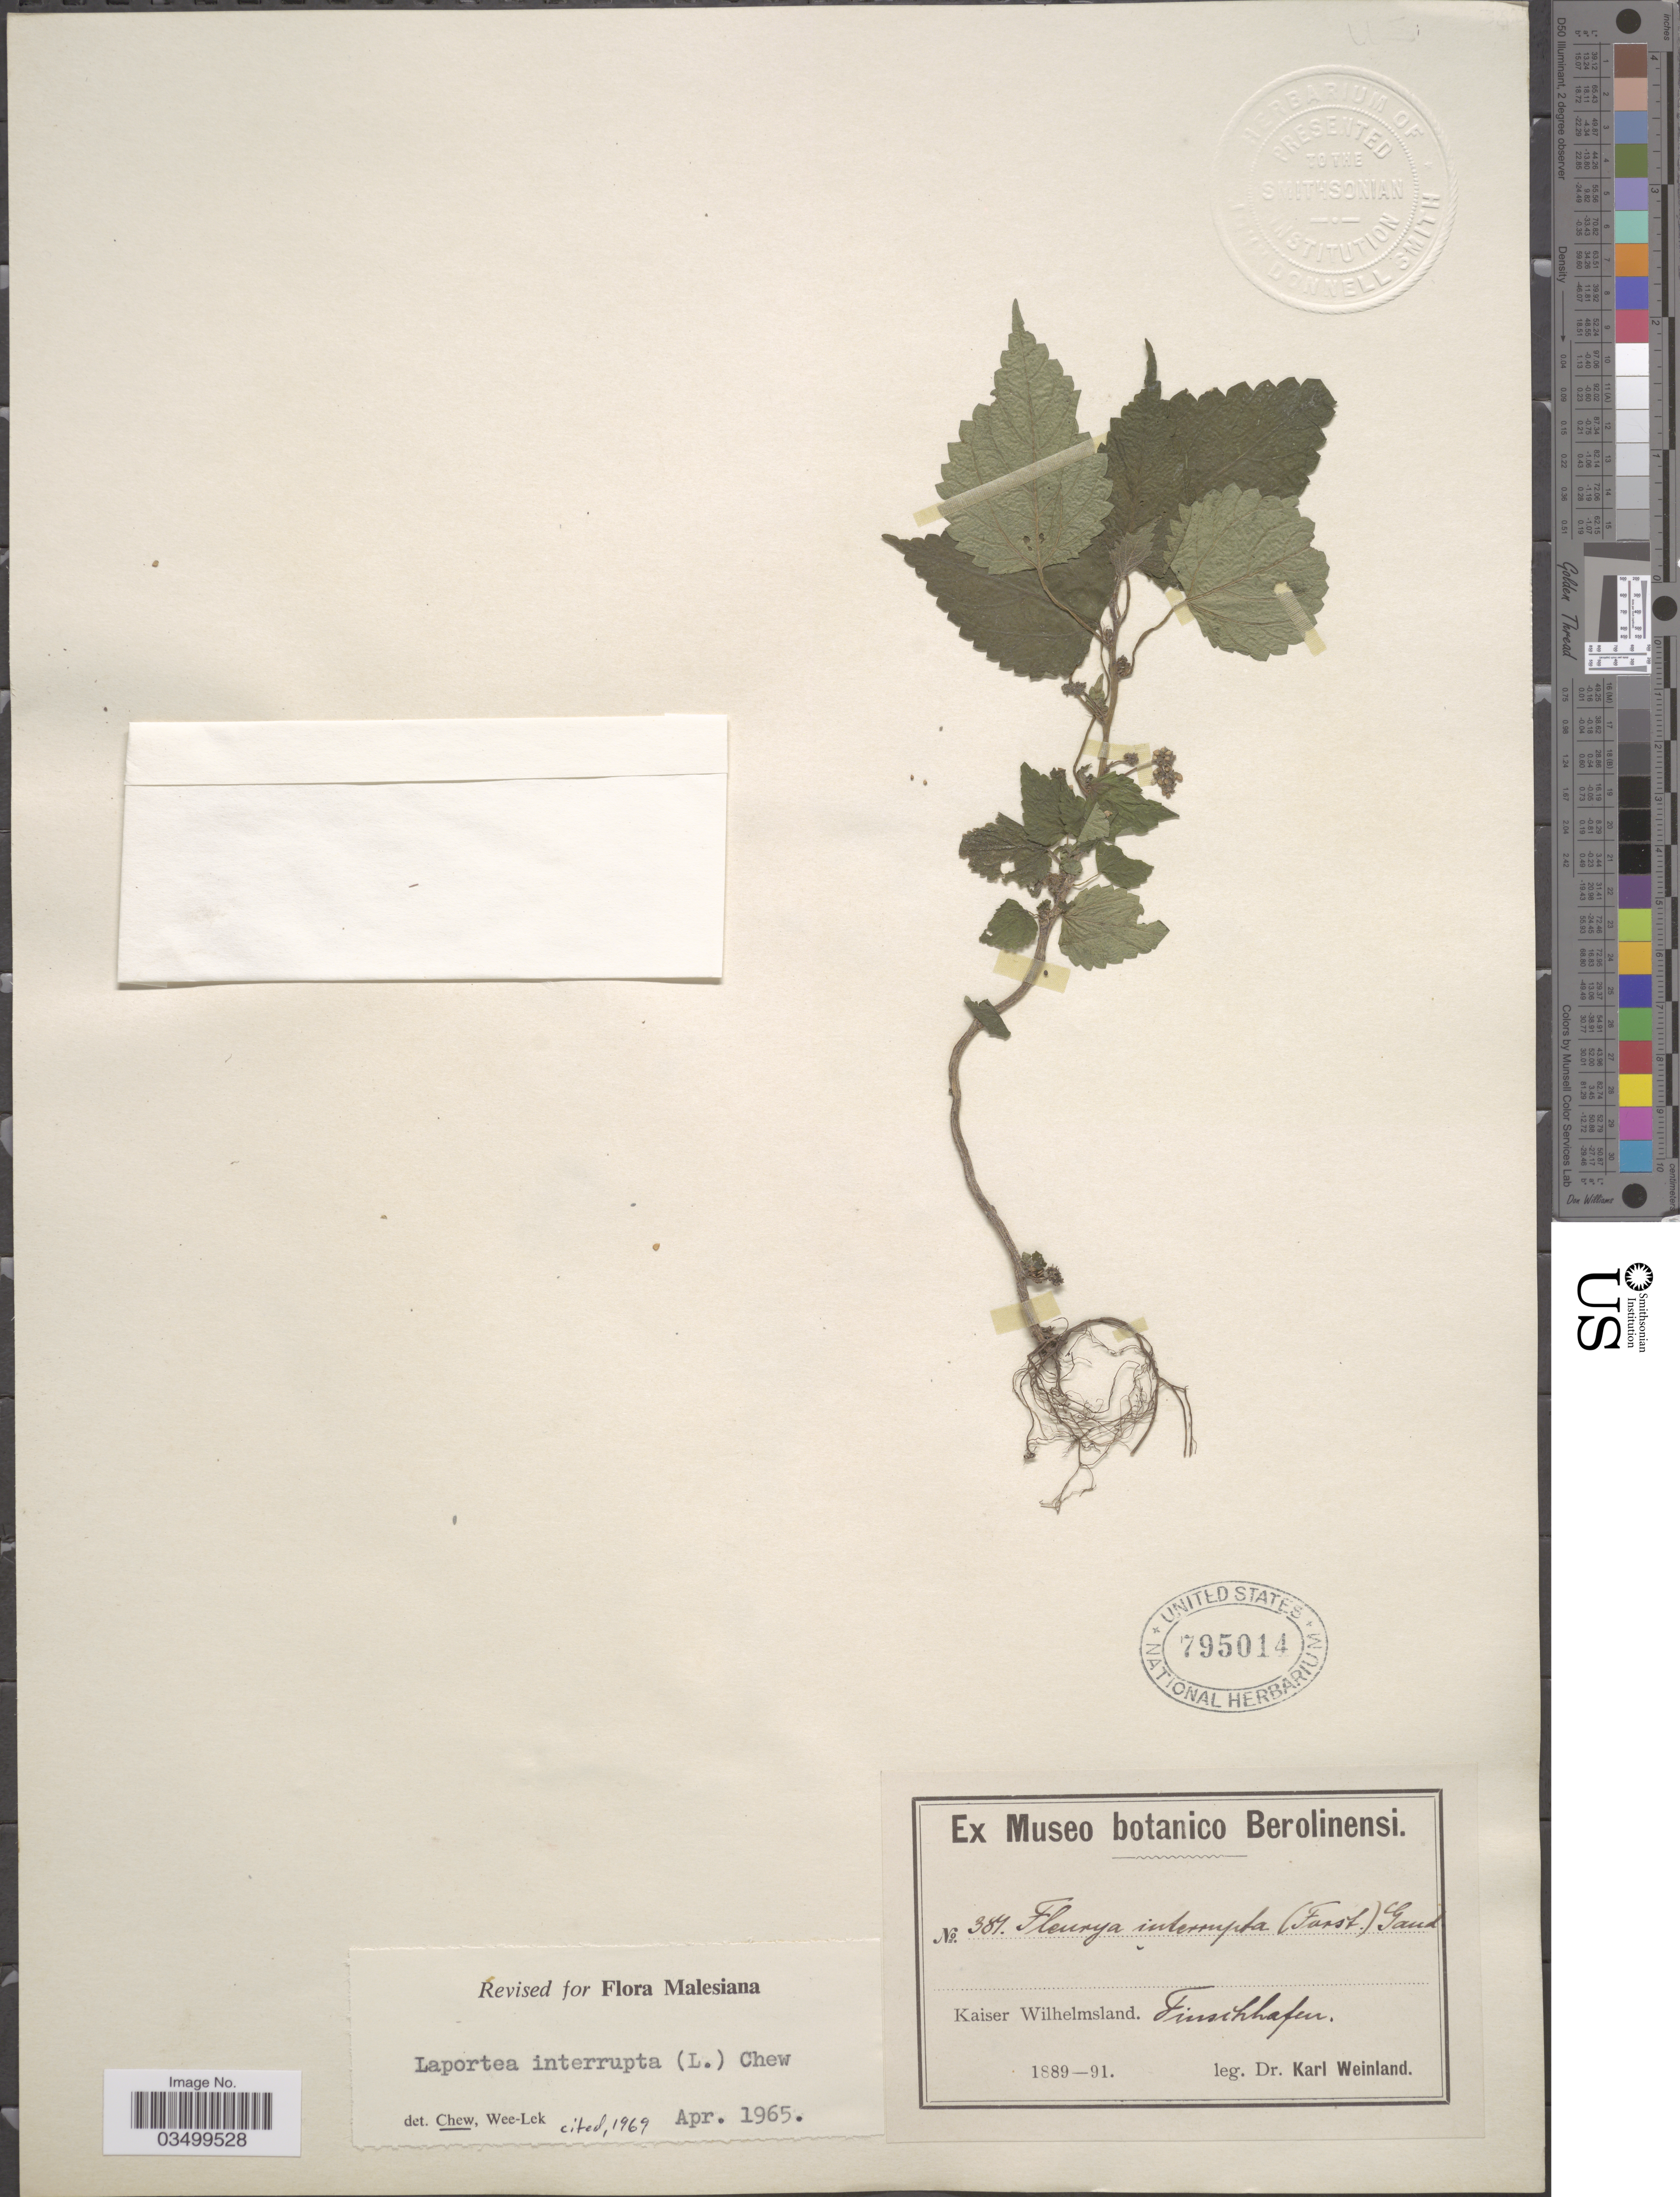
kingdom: Plantae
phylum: Tracheophyta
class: Magnoliopsida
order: Rosales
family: Urticaceae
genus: Laportea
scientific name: Laportea interrupta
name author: (L.) Chew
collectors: K. Weinland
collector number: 384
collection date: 1889/1891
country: Papua New Guinea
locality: Kaiser Wilhelmsland. Finschafen.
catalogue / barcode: US 795014